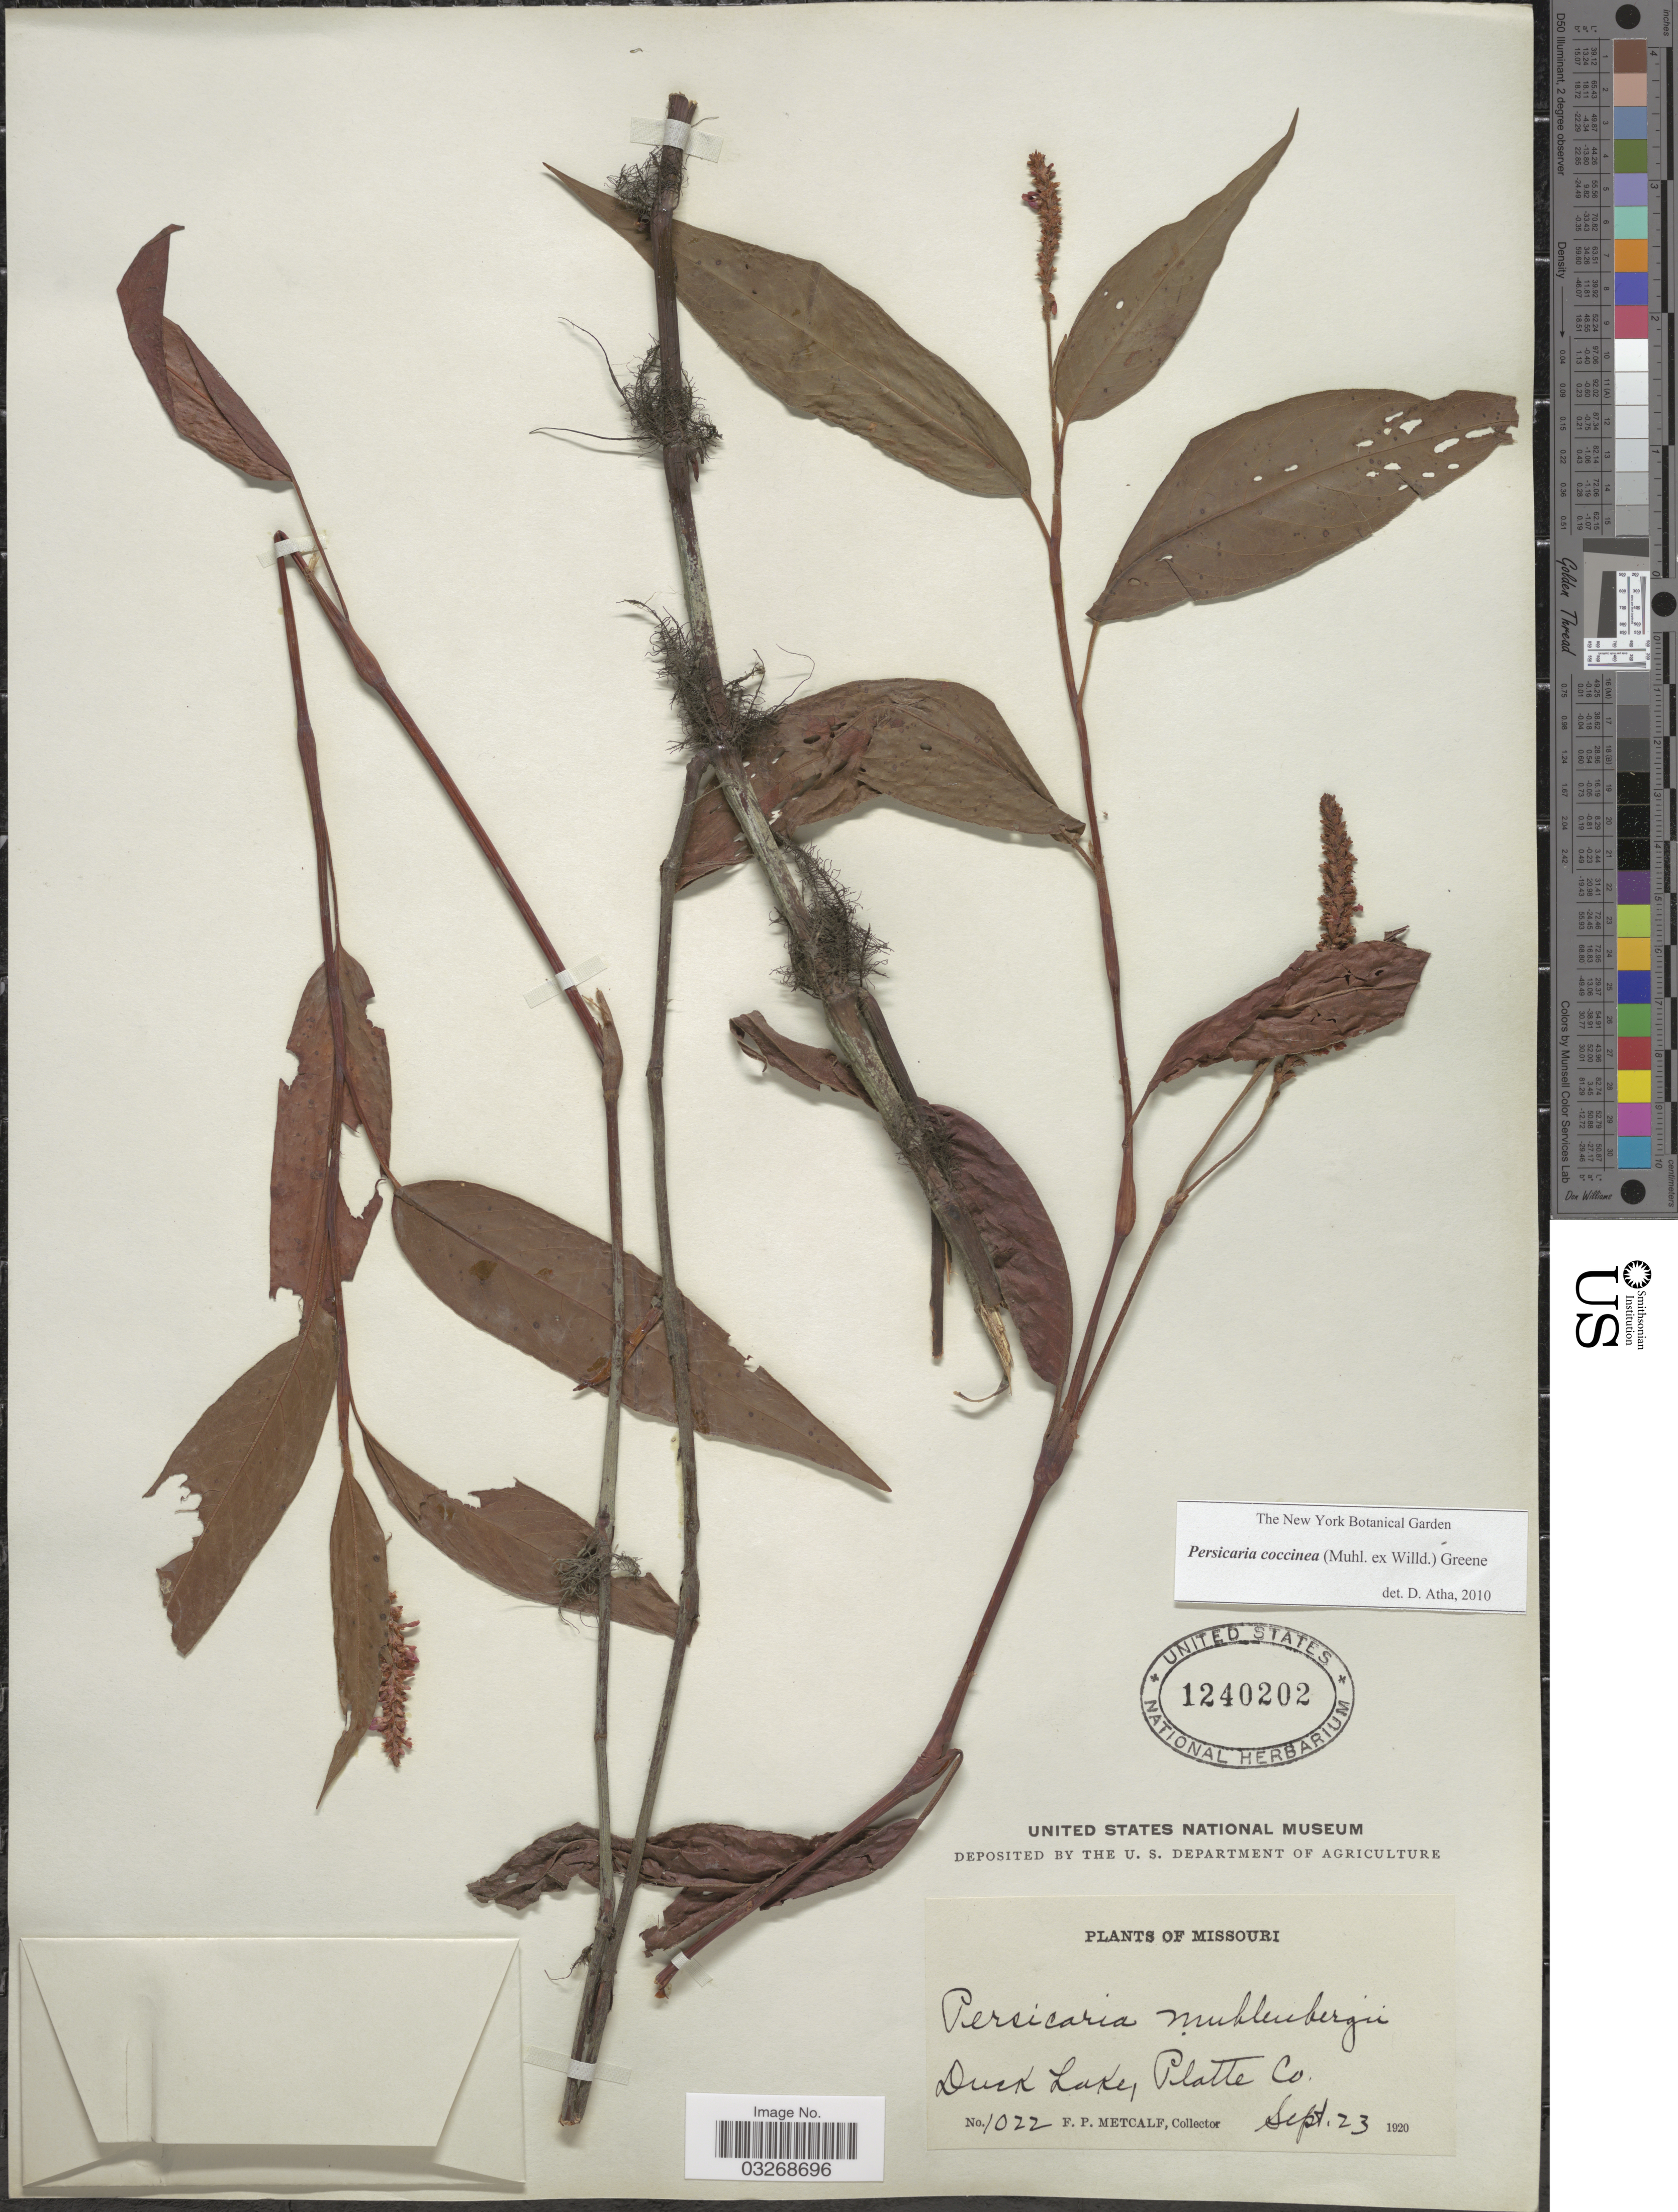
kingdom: Plantae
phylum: Tracheophyta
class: Magnoliopsida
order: Caryophyllales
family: Polygonaceae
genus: Persicaria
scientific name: Persicaria coccinea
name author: (Muhl. ex Willd.) Greene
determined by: Atha, D. E.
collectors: F. Metcalf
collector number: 1022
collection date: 1920-09-23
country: United States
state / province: Missouri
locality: Duck Lake, Platte Co.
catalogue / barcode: US 1240202